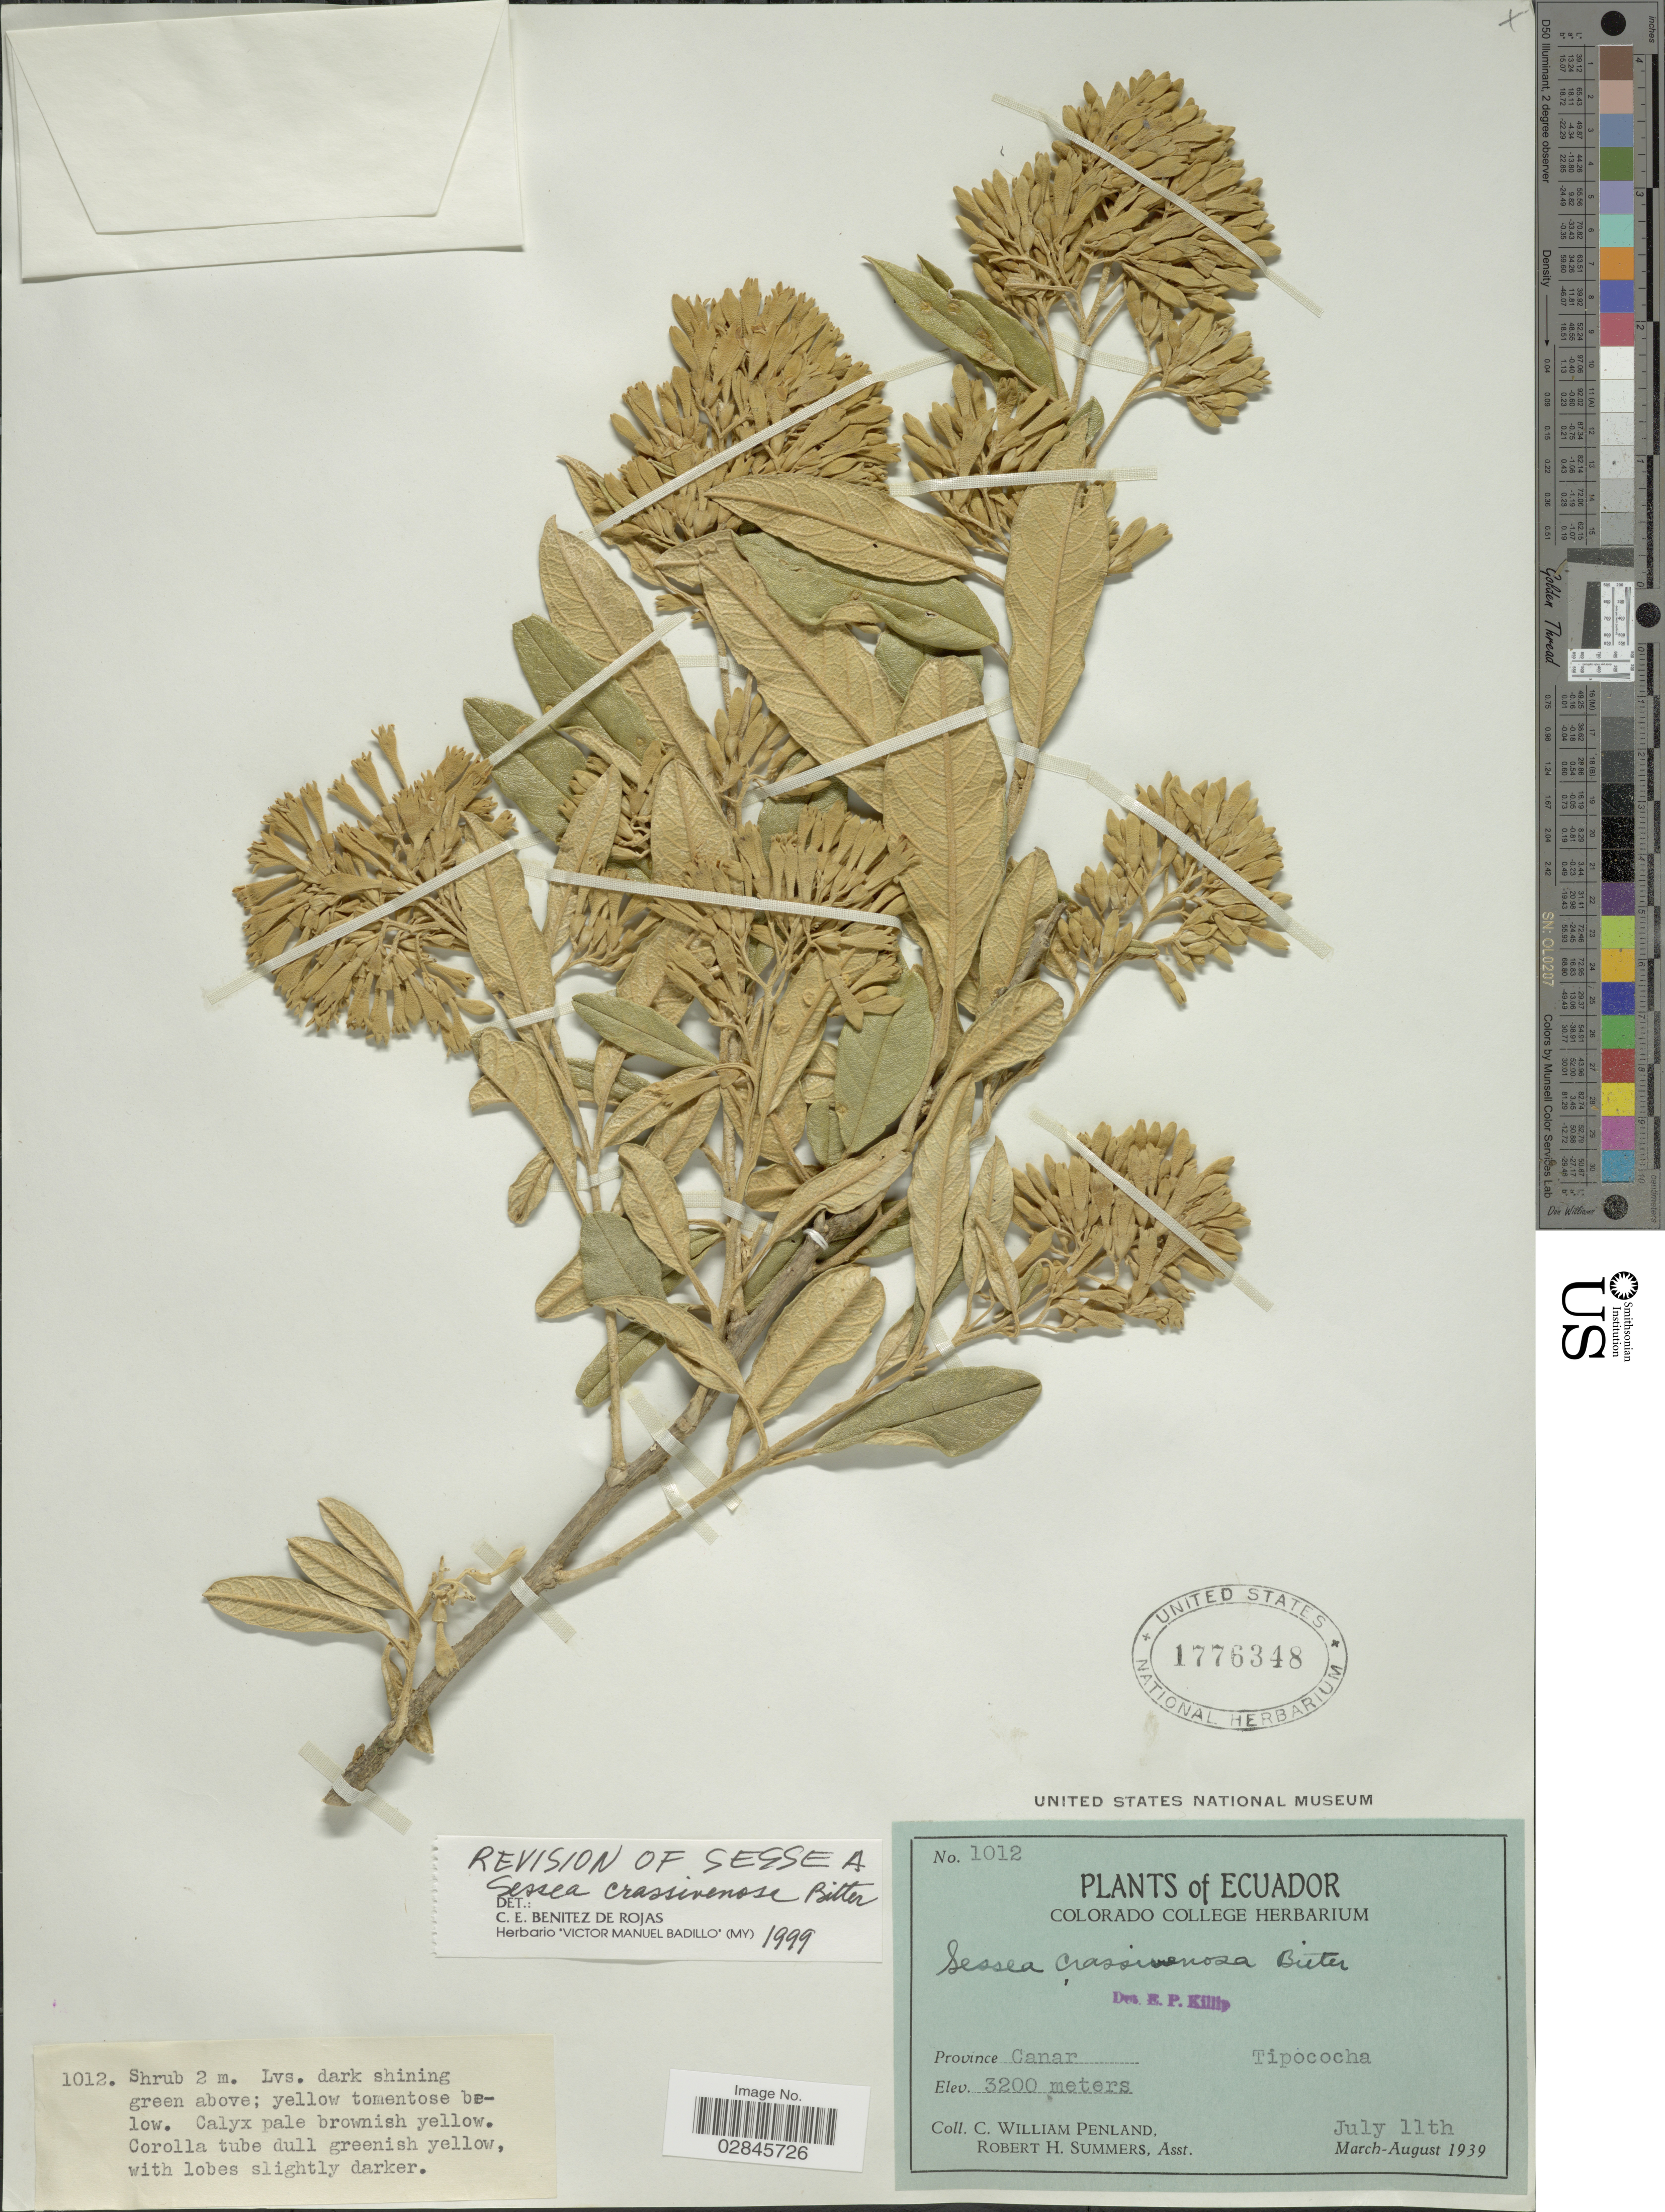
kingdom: Plantae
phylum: Tracheophyta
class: Magnoliopsida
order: Solanales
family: Solanaceae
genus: Sessea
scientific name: Sessea crassivenosa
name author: Bitter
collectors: C. W. Penland & R. Summers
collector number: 1012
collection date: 1939-07-11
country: Ecuador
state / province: Cañar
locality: Tipococha.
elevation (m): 3200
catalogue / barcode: US 1776348